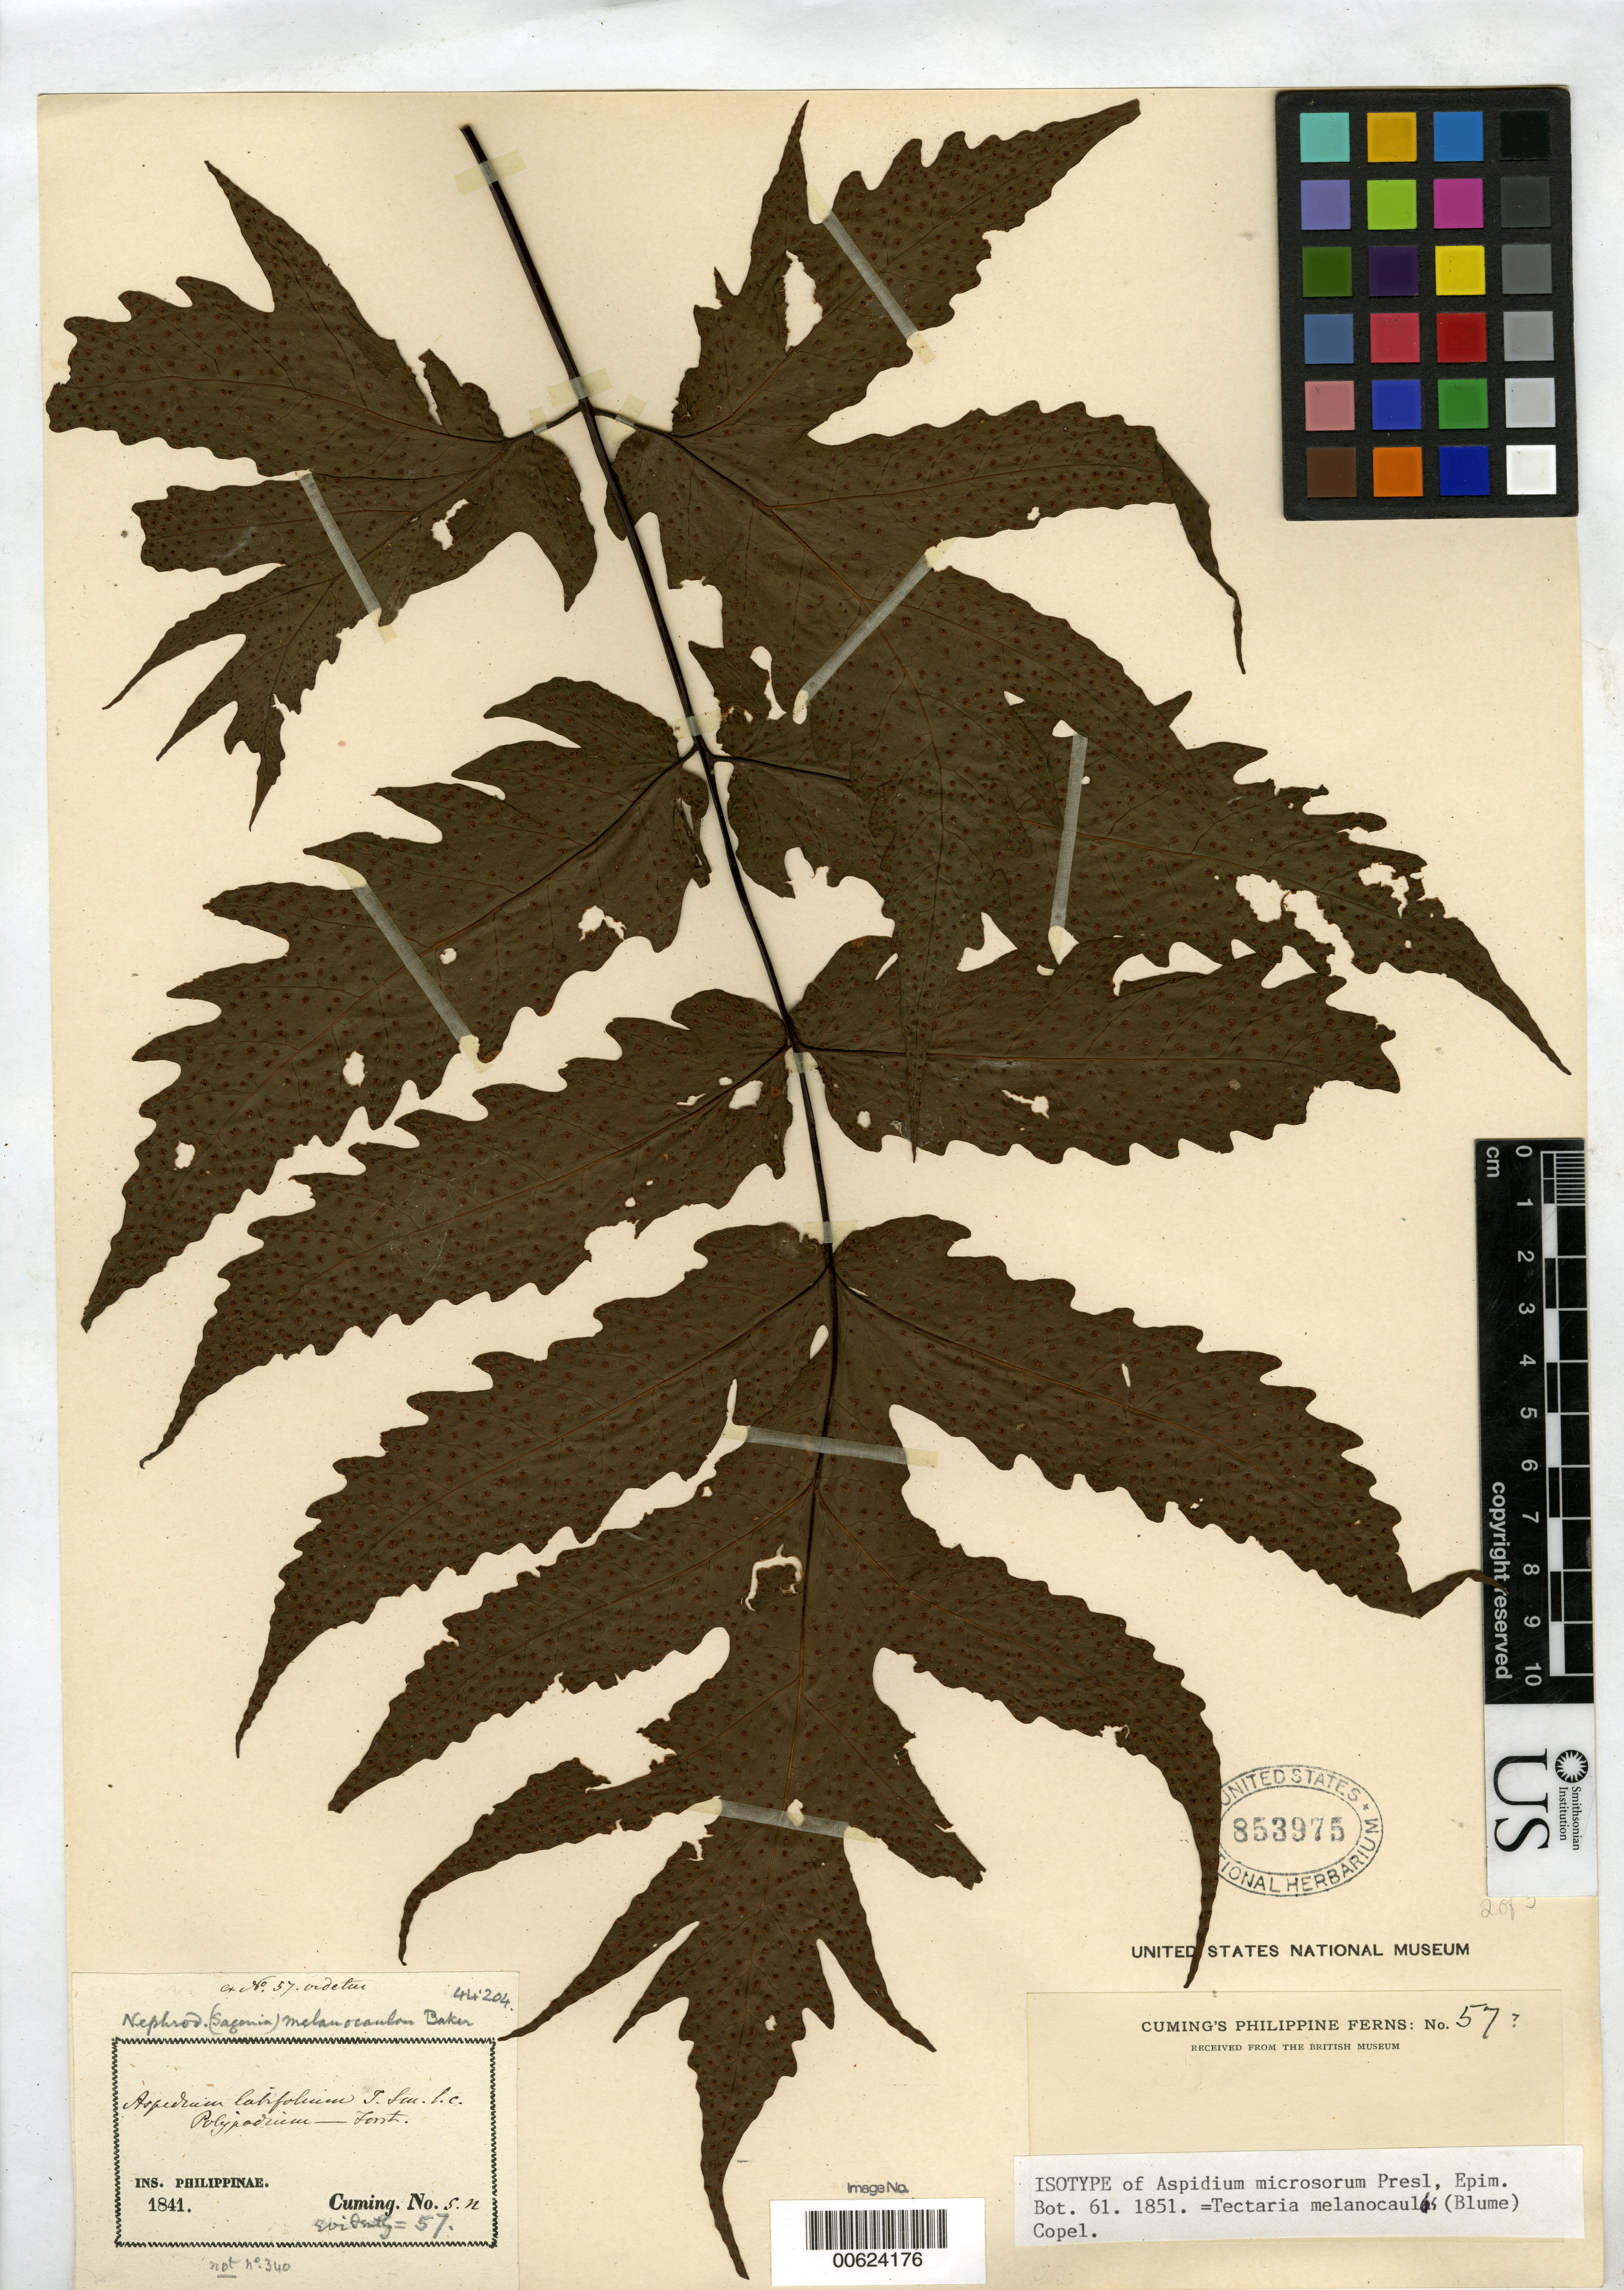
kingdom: Plantae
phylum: Tracheophyta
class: Polypodiopsida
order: Polypodiales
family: Tectariaceae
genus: Aspidium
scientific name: Aspidium microsorum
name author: C. Presl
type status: Isotype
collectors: H. Cuming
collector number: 57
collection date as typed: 1841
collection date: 1841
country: Philippines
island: Luzon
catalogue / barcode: US 853975